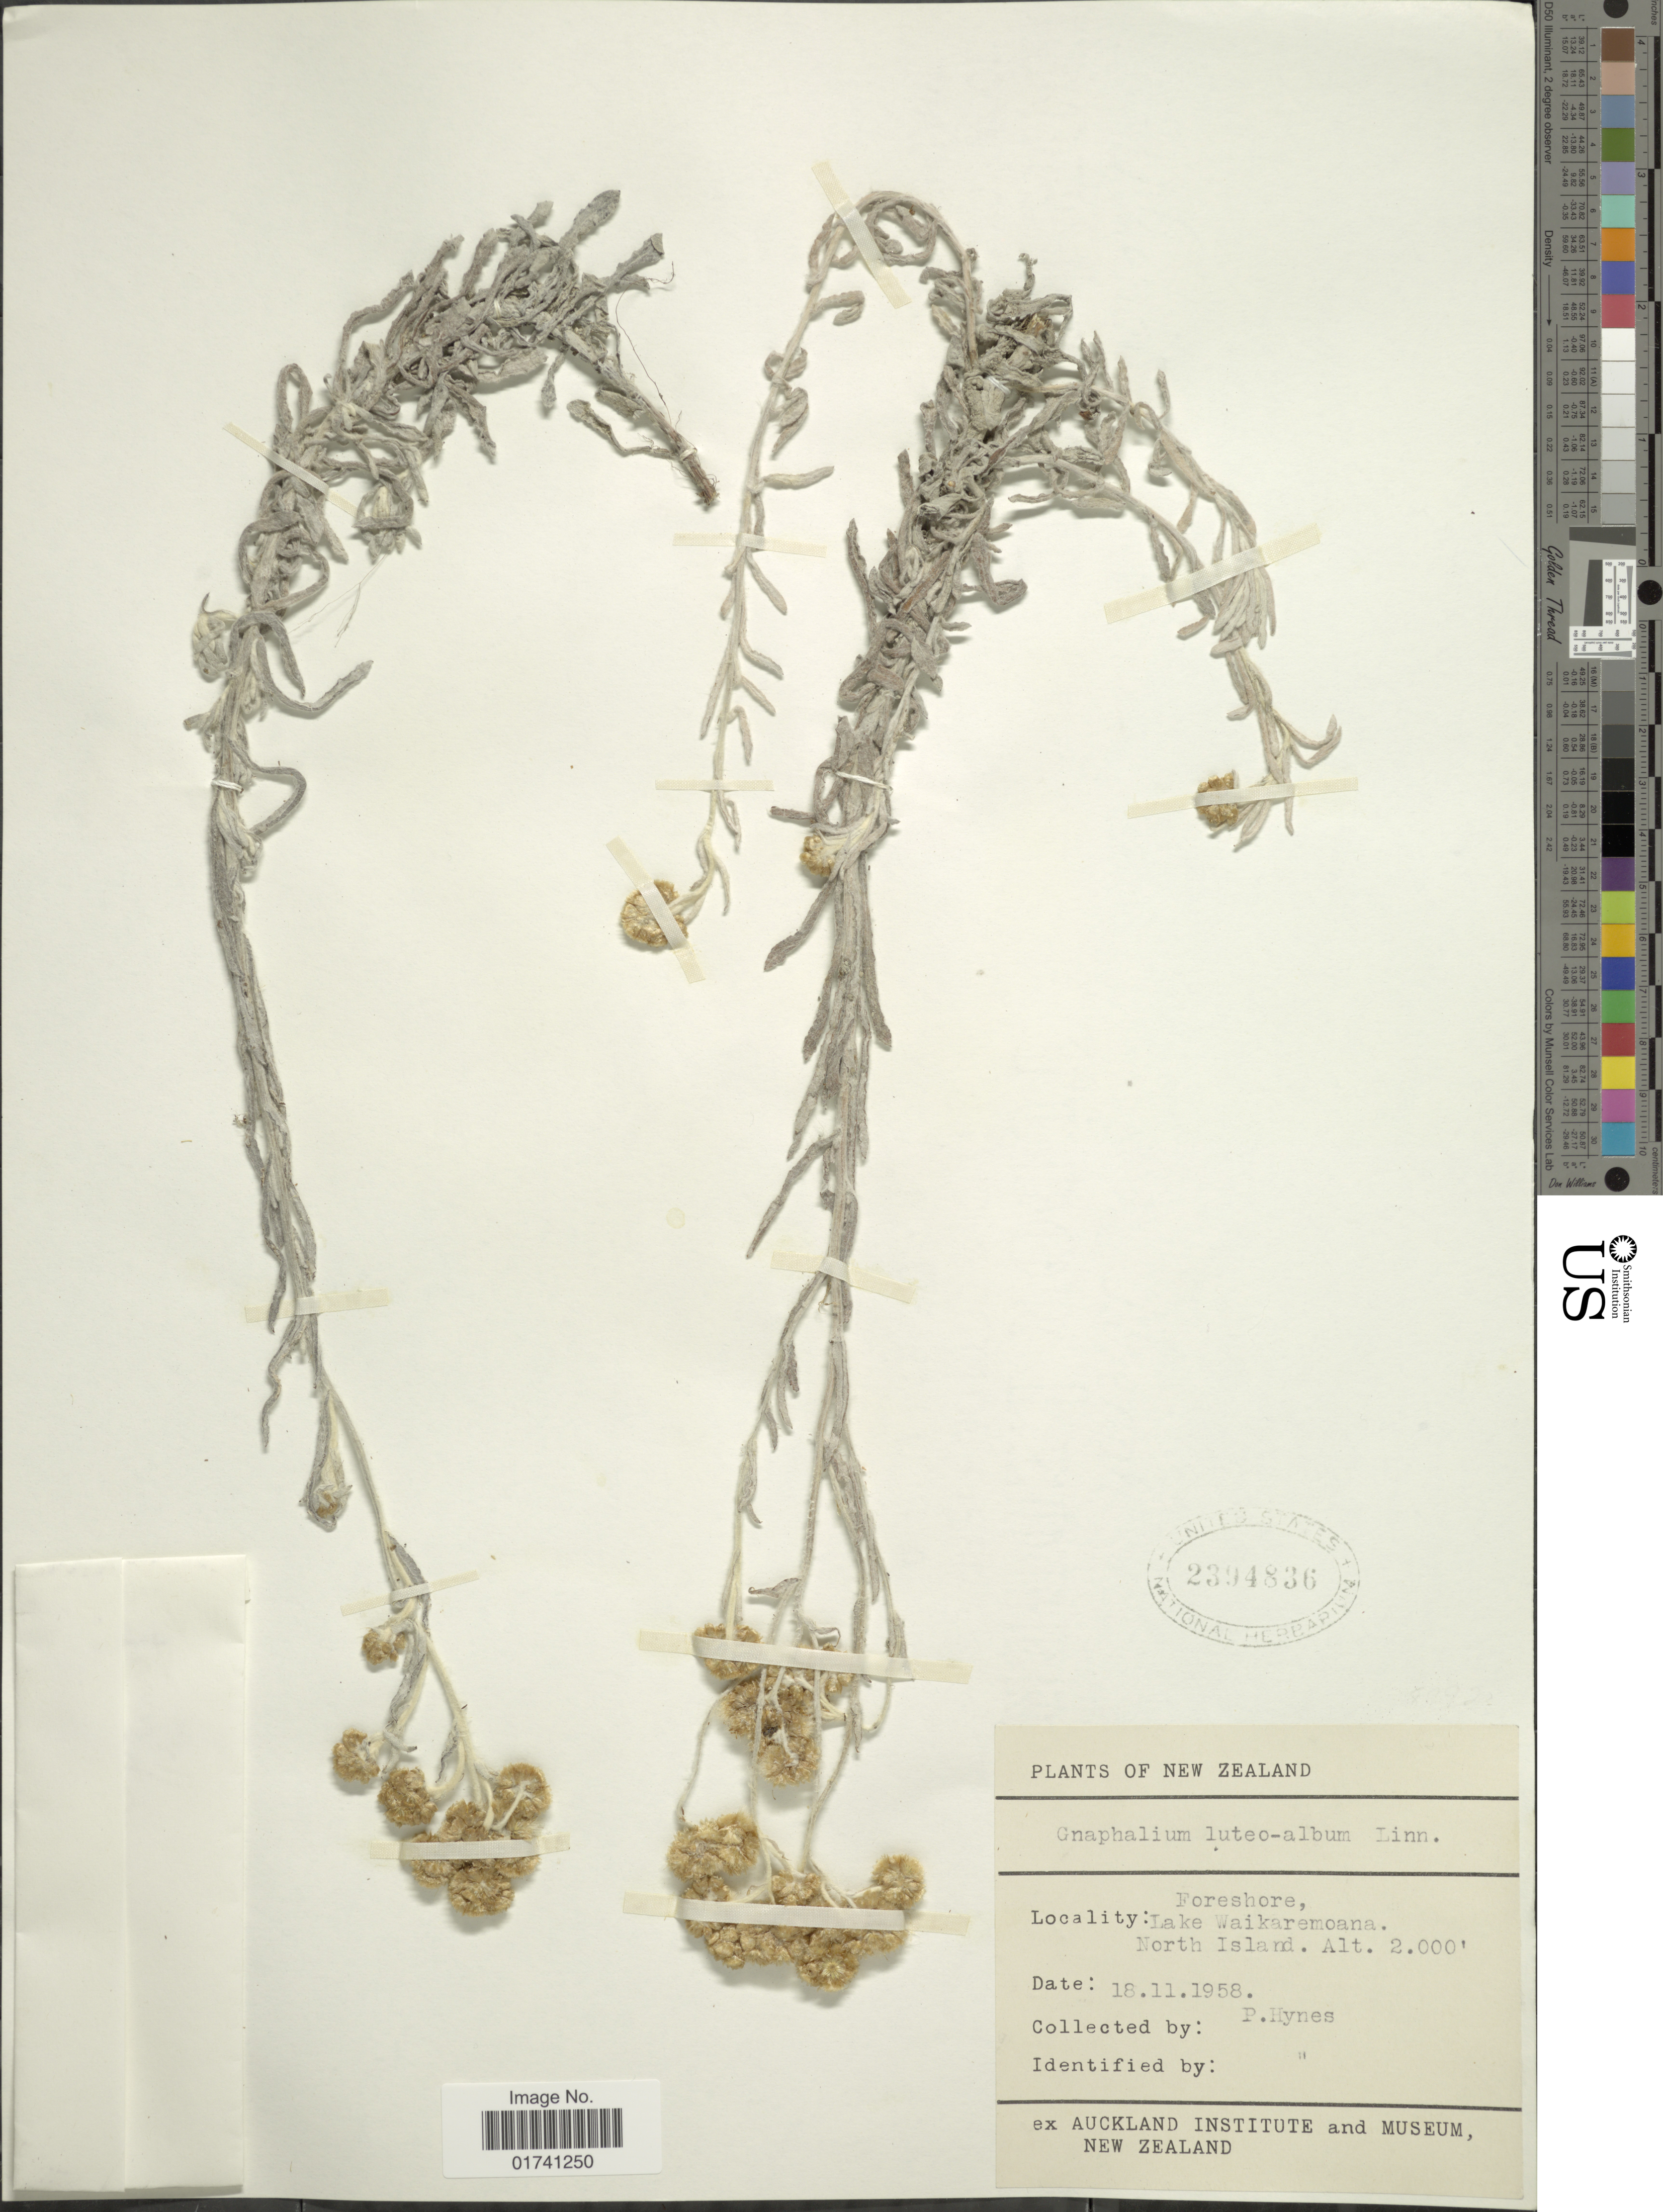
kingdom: Plantae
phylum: Tracheophyta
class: Magnoliopsida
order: Asterales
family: Asteraceae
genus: Laphangium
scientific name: Laphangium luteoalbum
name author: (L.) Tzvelev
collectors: P. Hynes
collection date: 1958-11-18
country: New Zealand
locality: Foreshore, Lake Waikaremoana, North Island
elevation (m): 610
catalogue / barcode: US 2394836